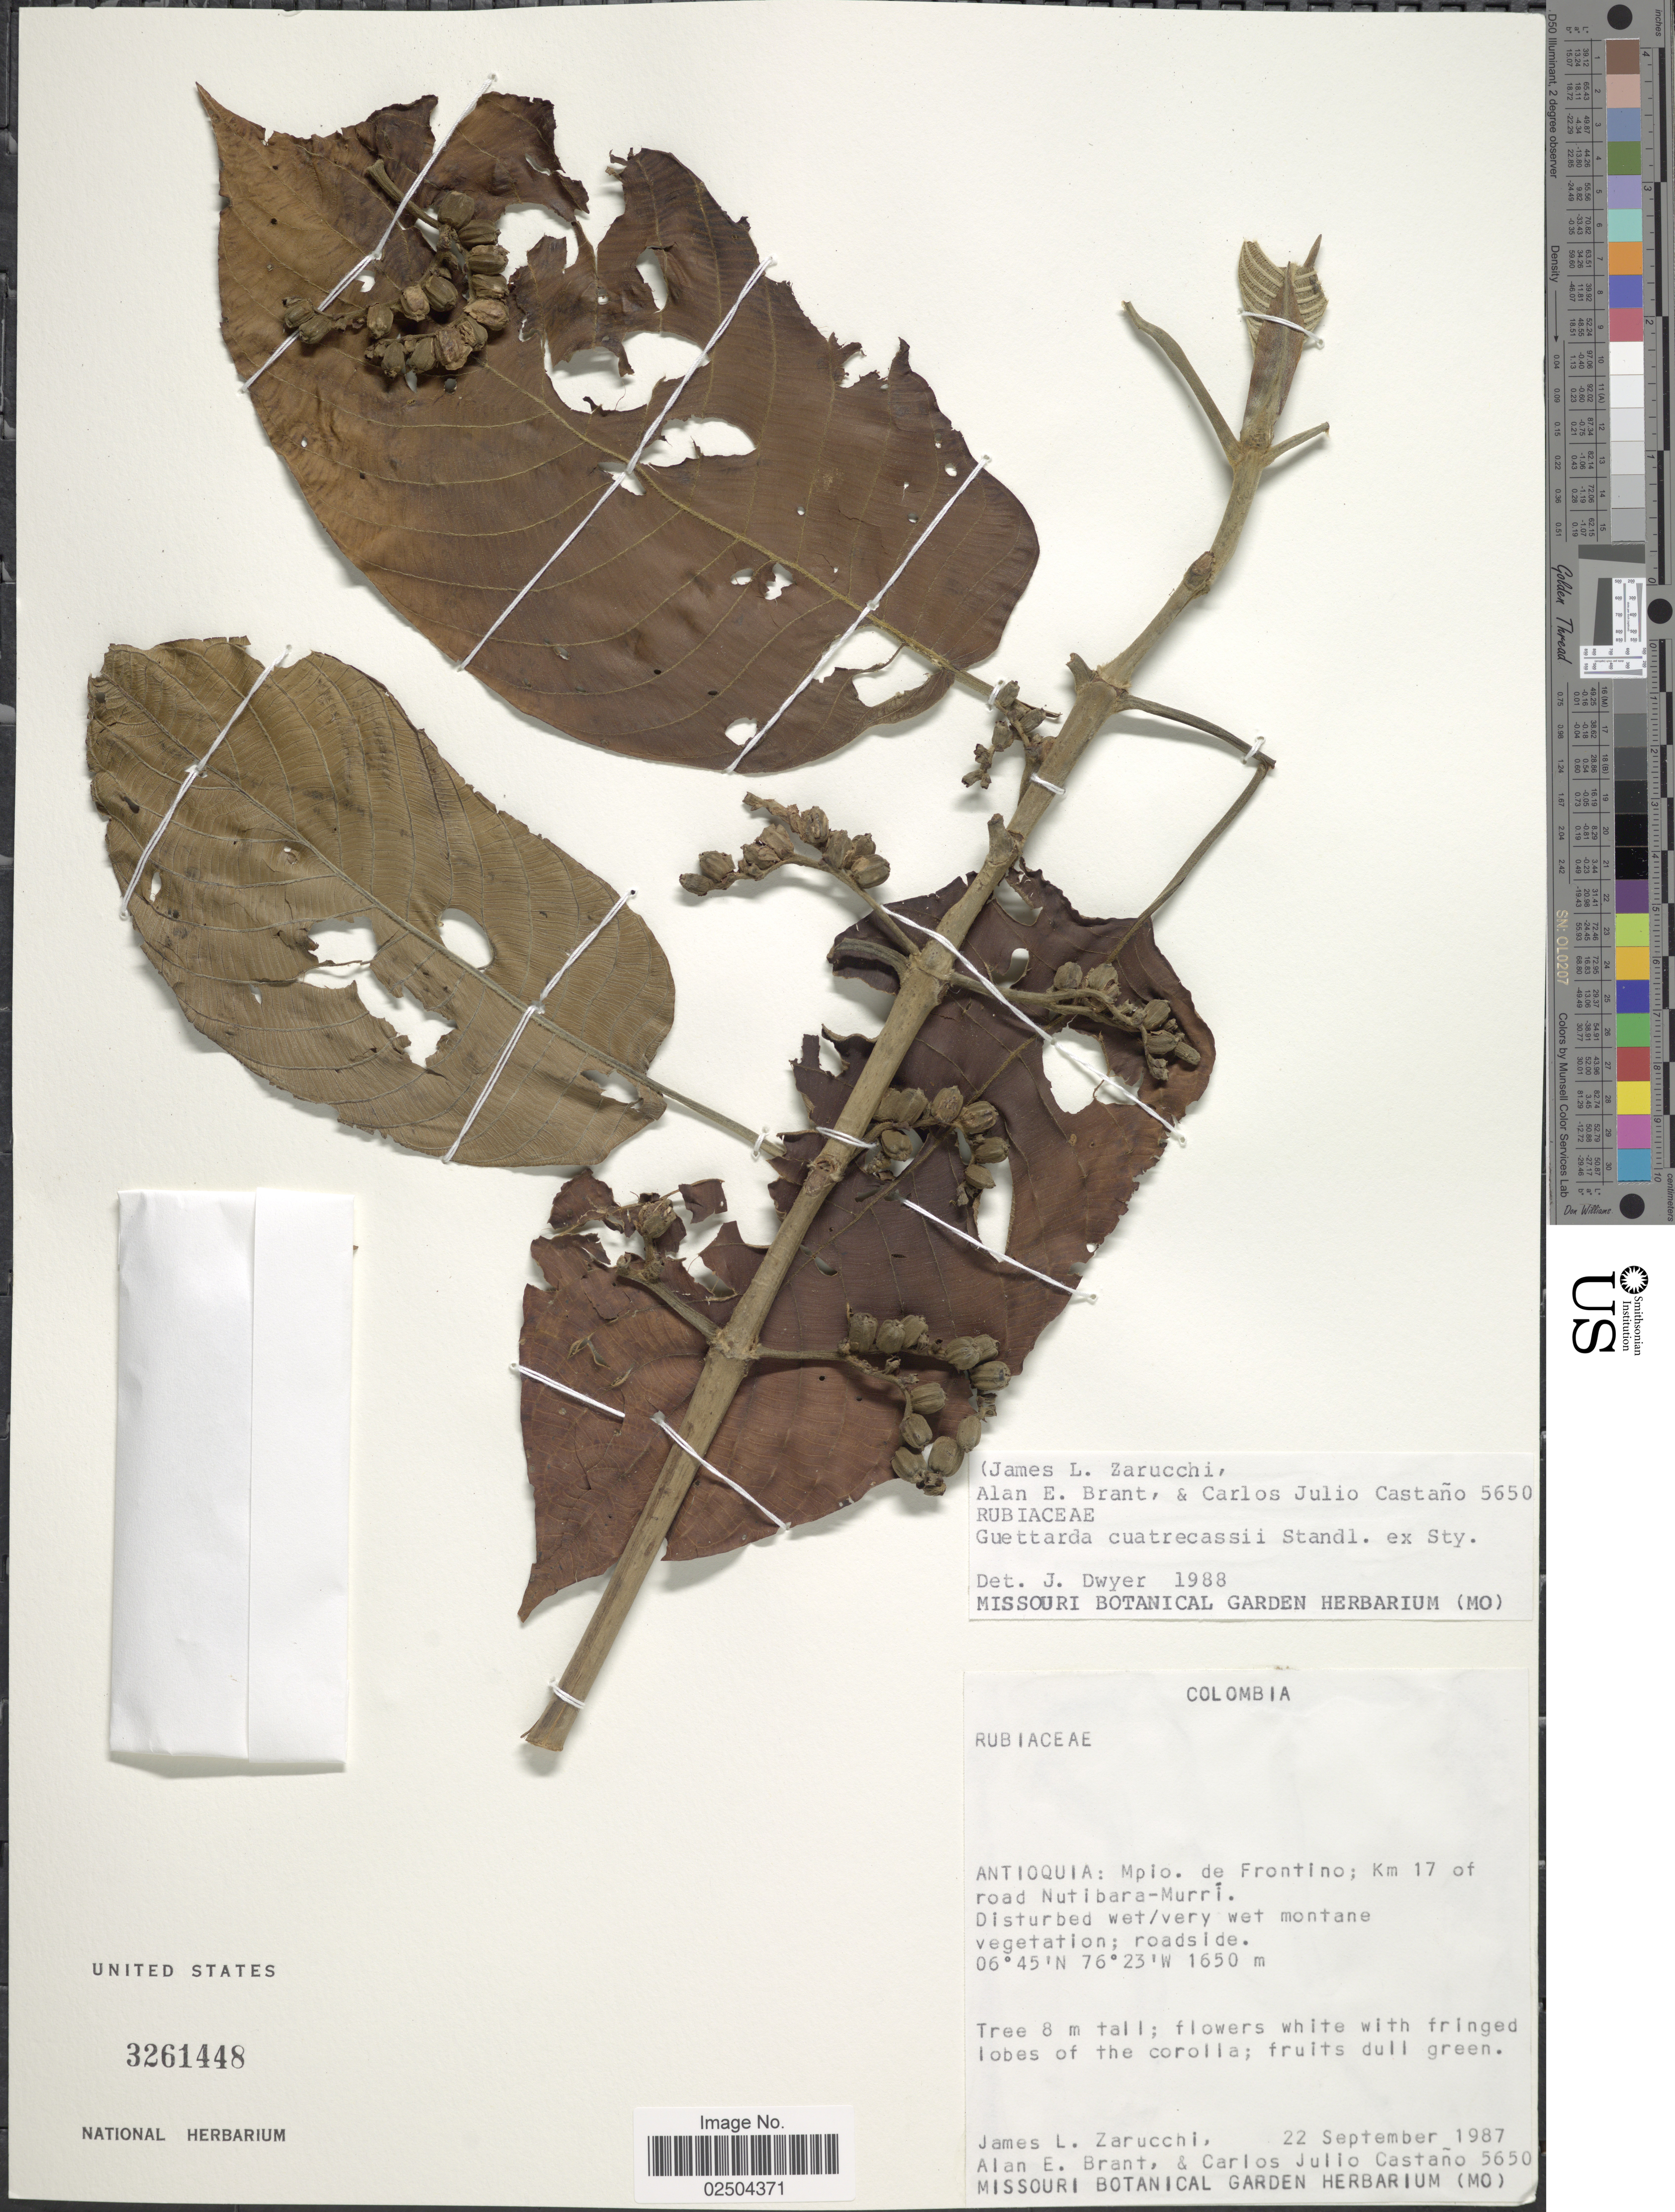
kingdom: Plantae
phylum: Tracheophyta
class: Magnoliopsida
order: Gentianales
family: Rubiaceae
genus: Guettarda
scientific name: Guettarda cuatrecasasii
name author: Standl. ex Steyerm.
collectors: J. L. Zarucchi, A. Brant & C. Castano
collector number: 5650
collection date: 1987-09-22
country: Colombia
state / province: Antioquia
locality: Mpio. de Frontino, Km 17 of road Nutibara-Murri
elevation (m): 1650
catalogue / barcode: US 3261448